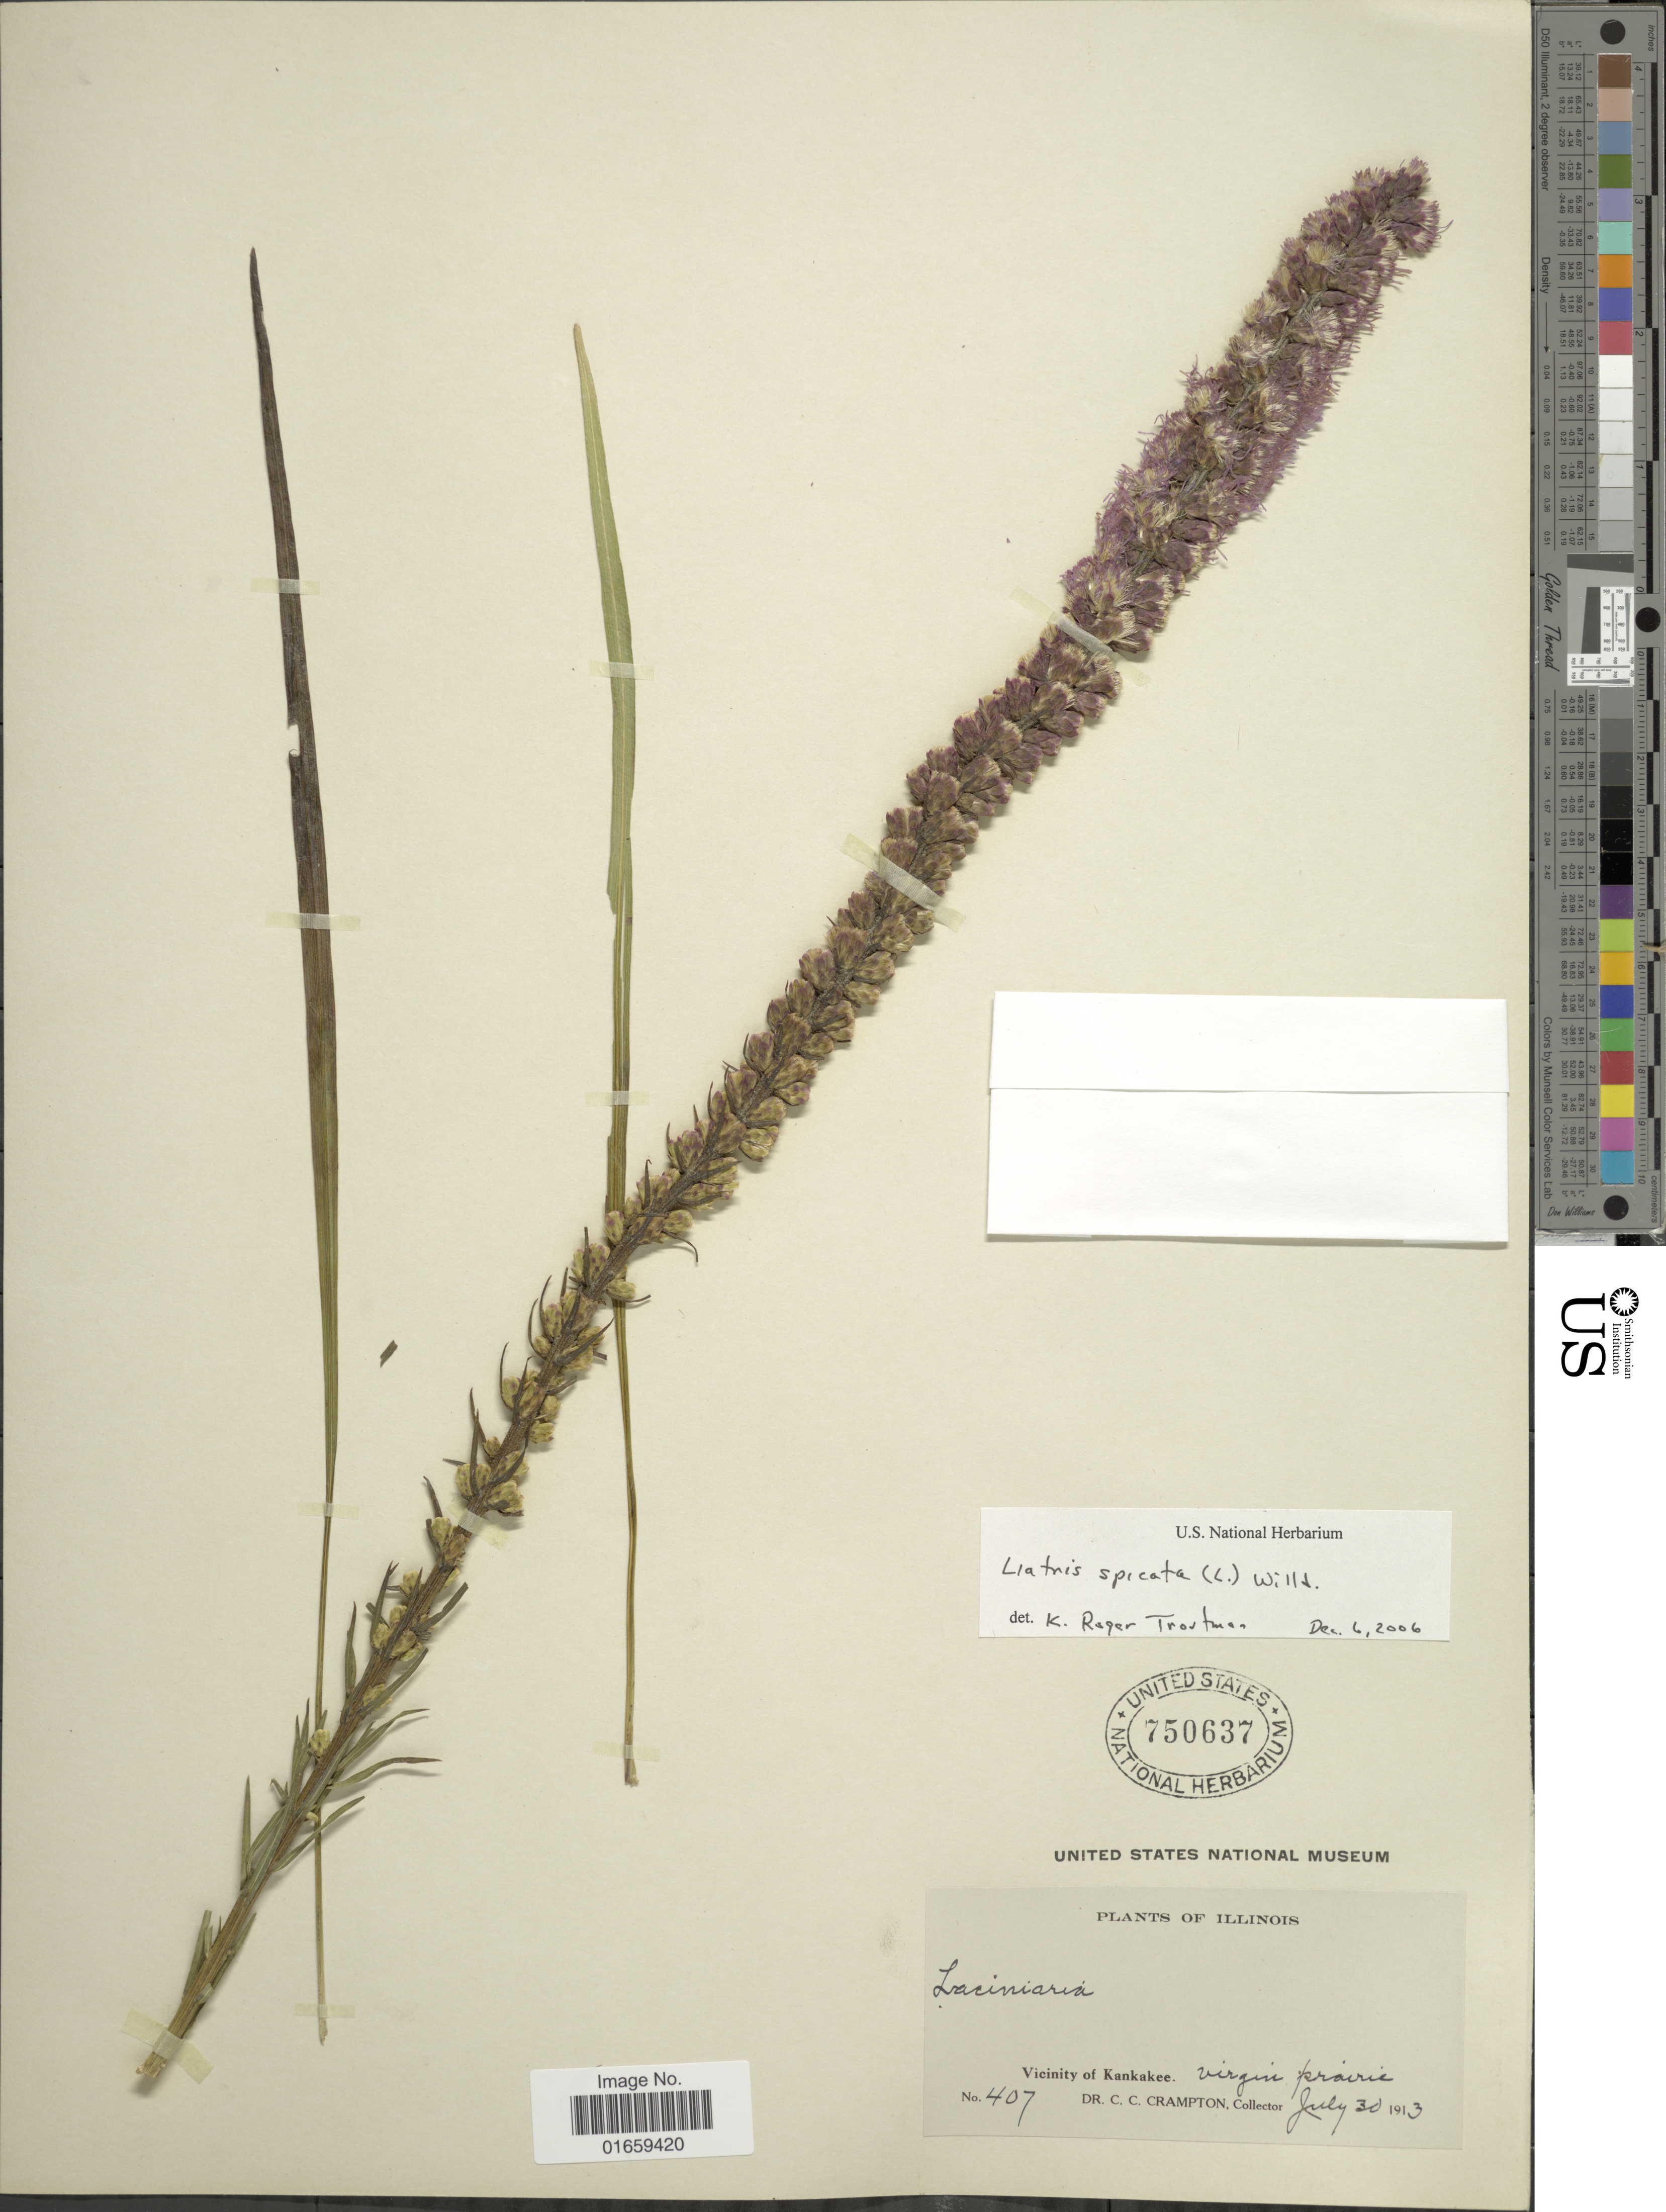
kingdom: Plantae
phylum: Tracheophyta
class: Magnoliopsida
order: Asterales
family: Asteraceae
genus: Liatris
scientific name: Liatris spicata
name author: (L.) Willd.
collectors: C. Crampton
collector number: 407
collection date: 1913-07-30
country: United States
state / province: Illinois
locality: Vicinity of Kankakee, virgin Prairie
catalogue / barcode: US 750637